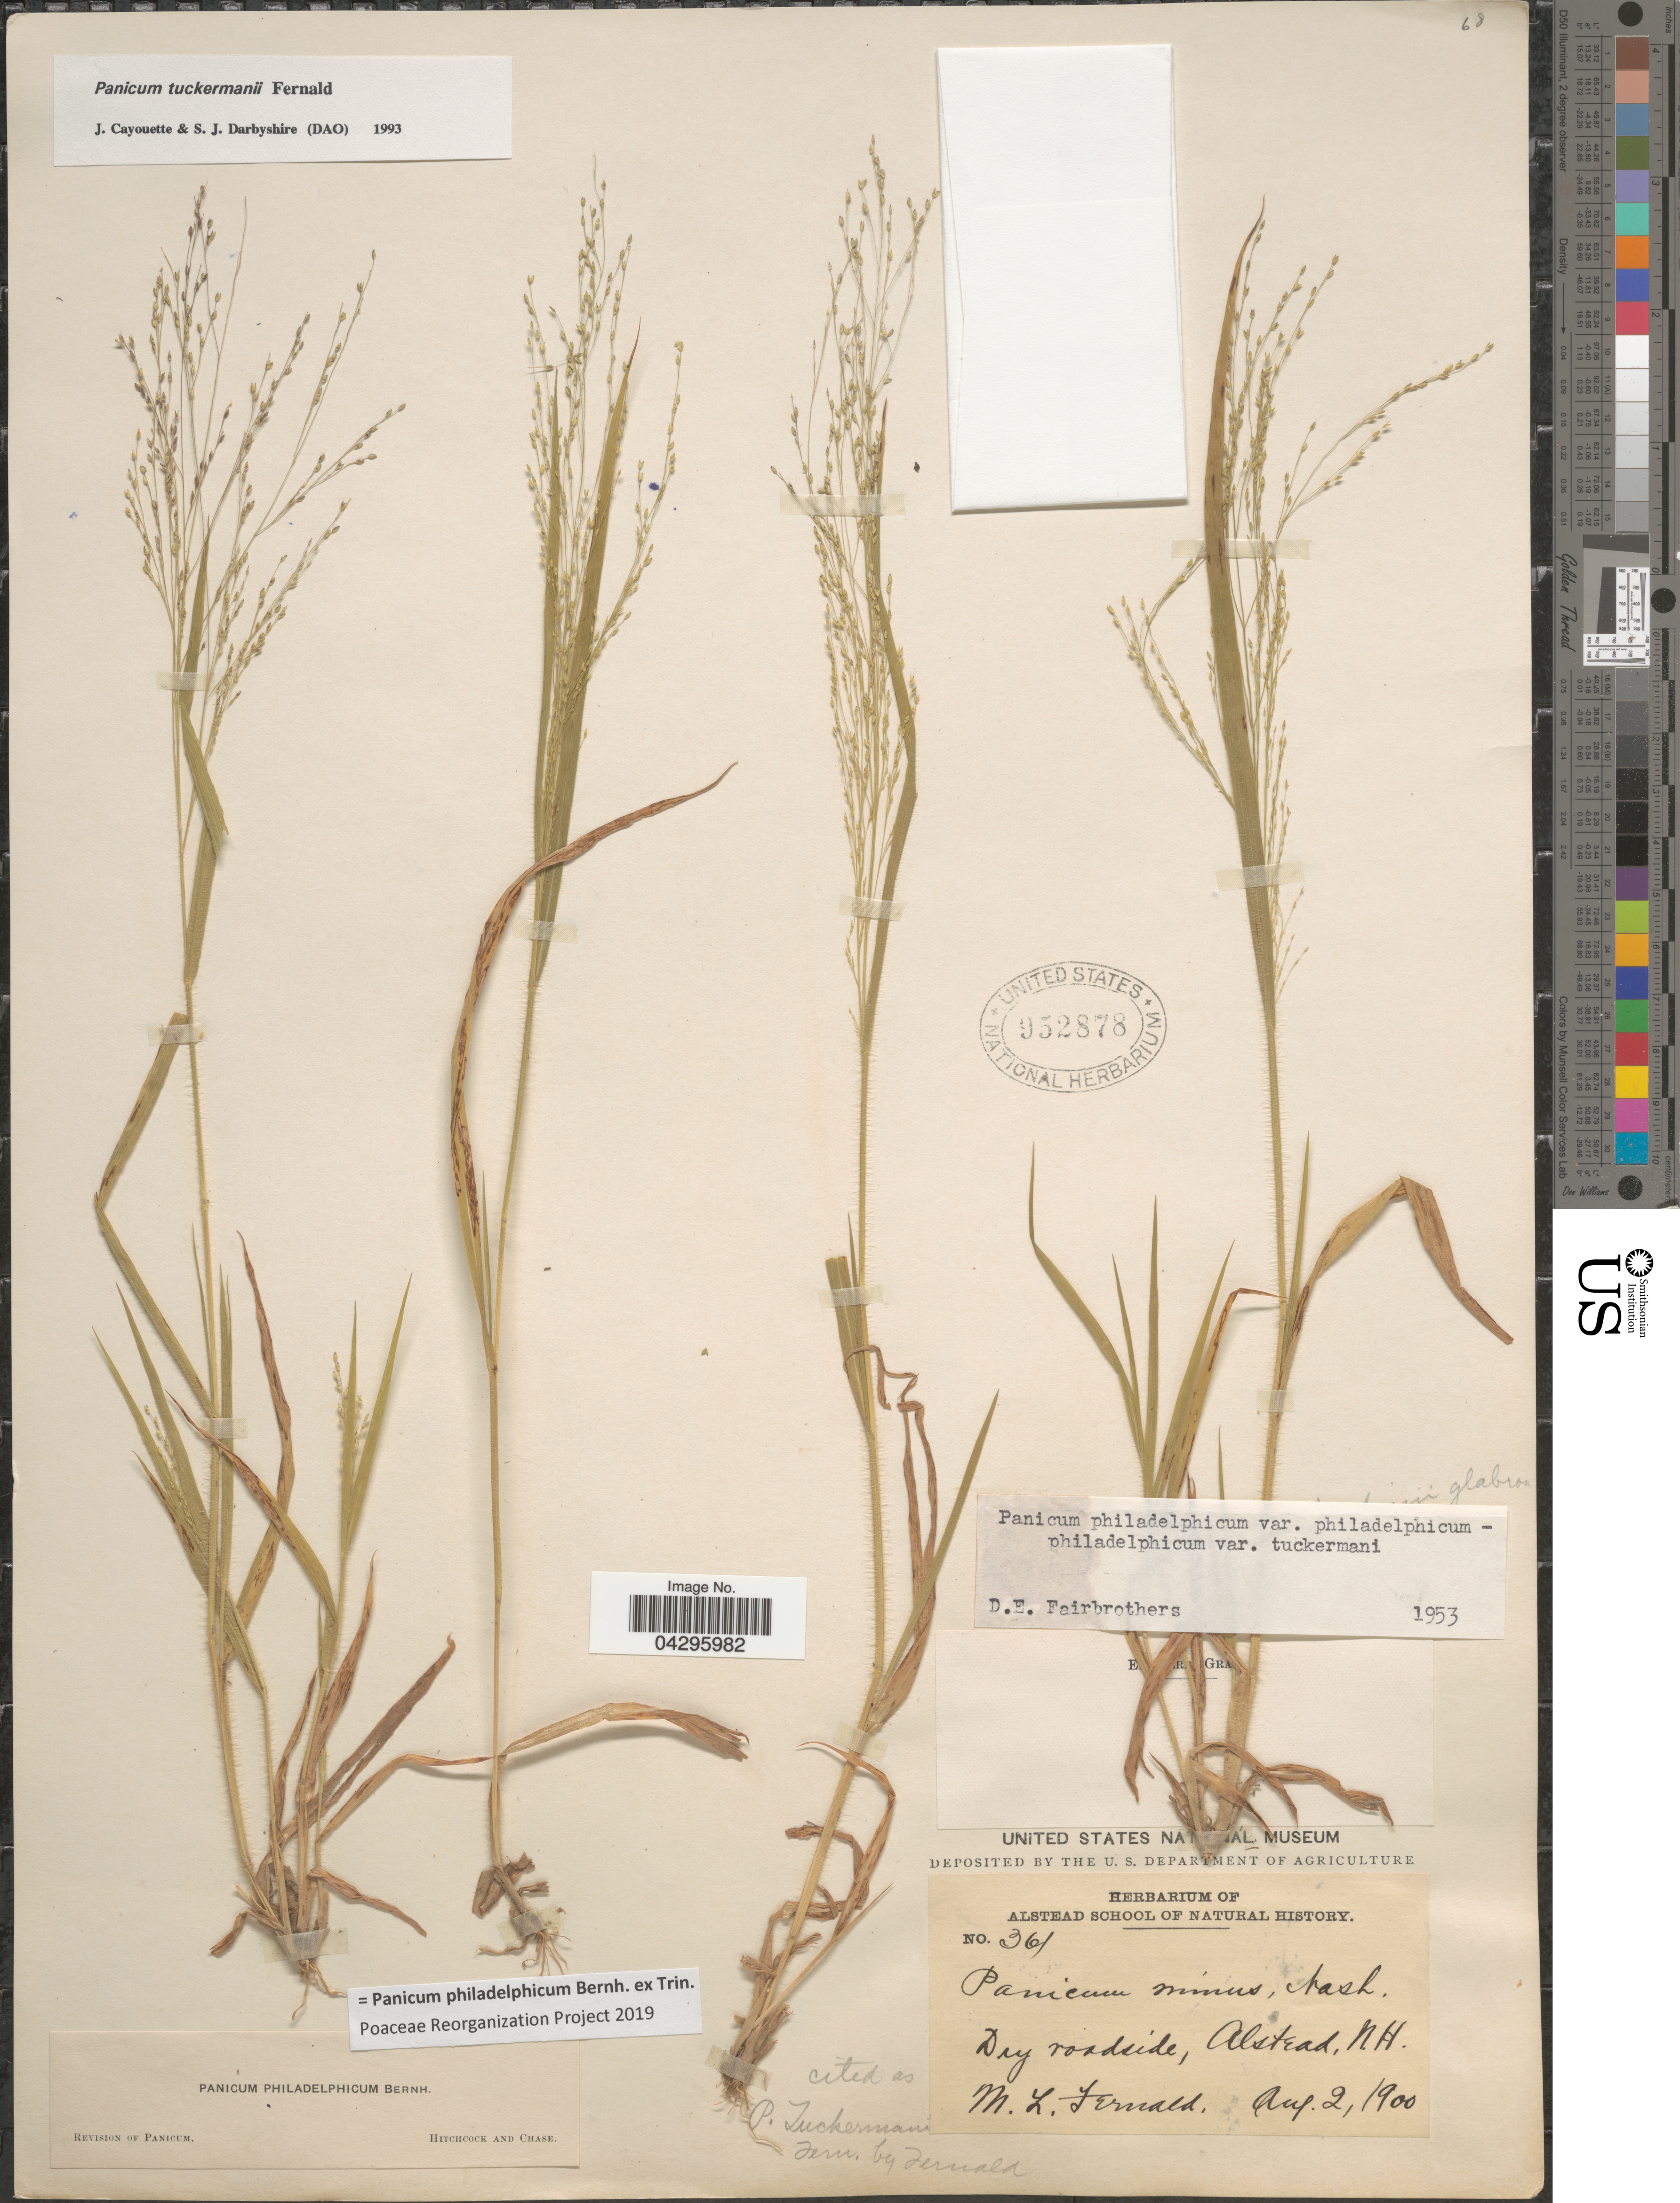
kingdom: Plantae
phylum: Tracheophyta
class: Liliopsida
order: Poales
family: Poaceae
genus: Panicum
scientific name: Panicum philadelphicum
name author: Bernh. ex Trin.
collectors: M. L. Fernald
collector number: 361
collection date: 1900-08-02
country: United States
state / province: New Hampshire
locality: Dry roadside, Alstead.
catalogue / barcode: US 952878